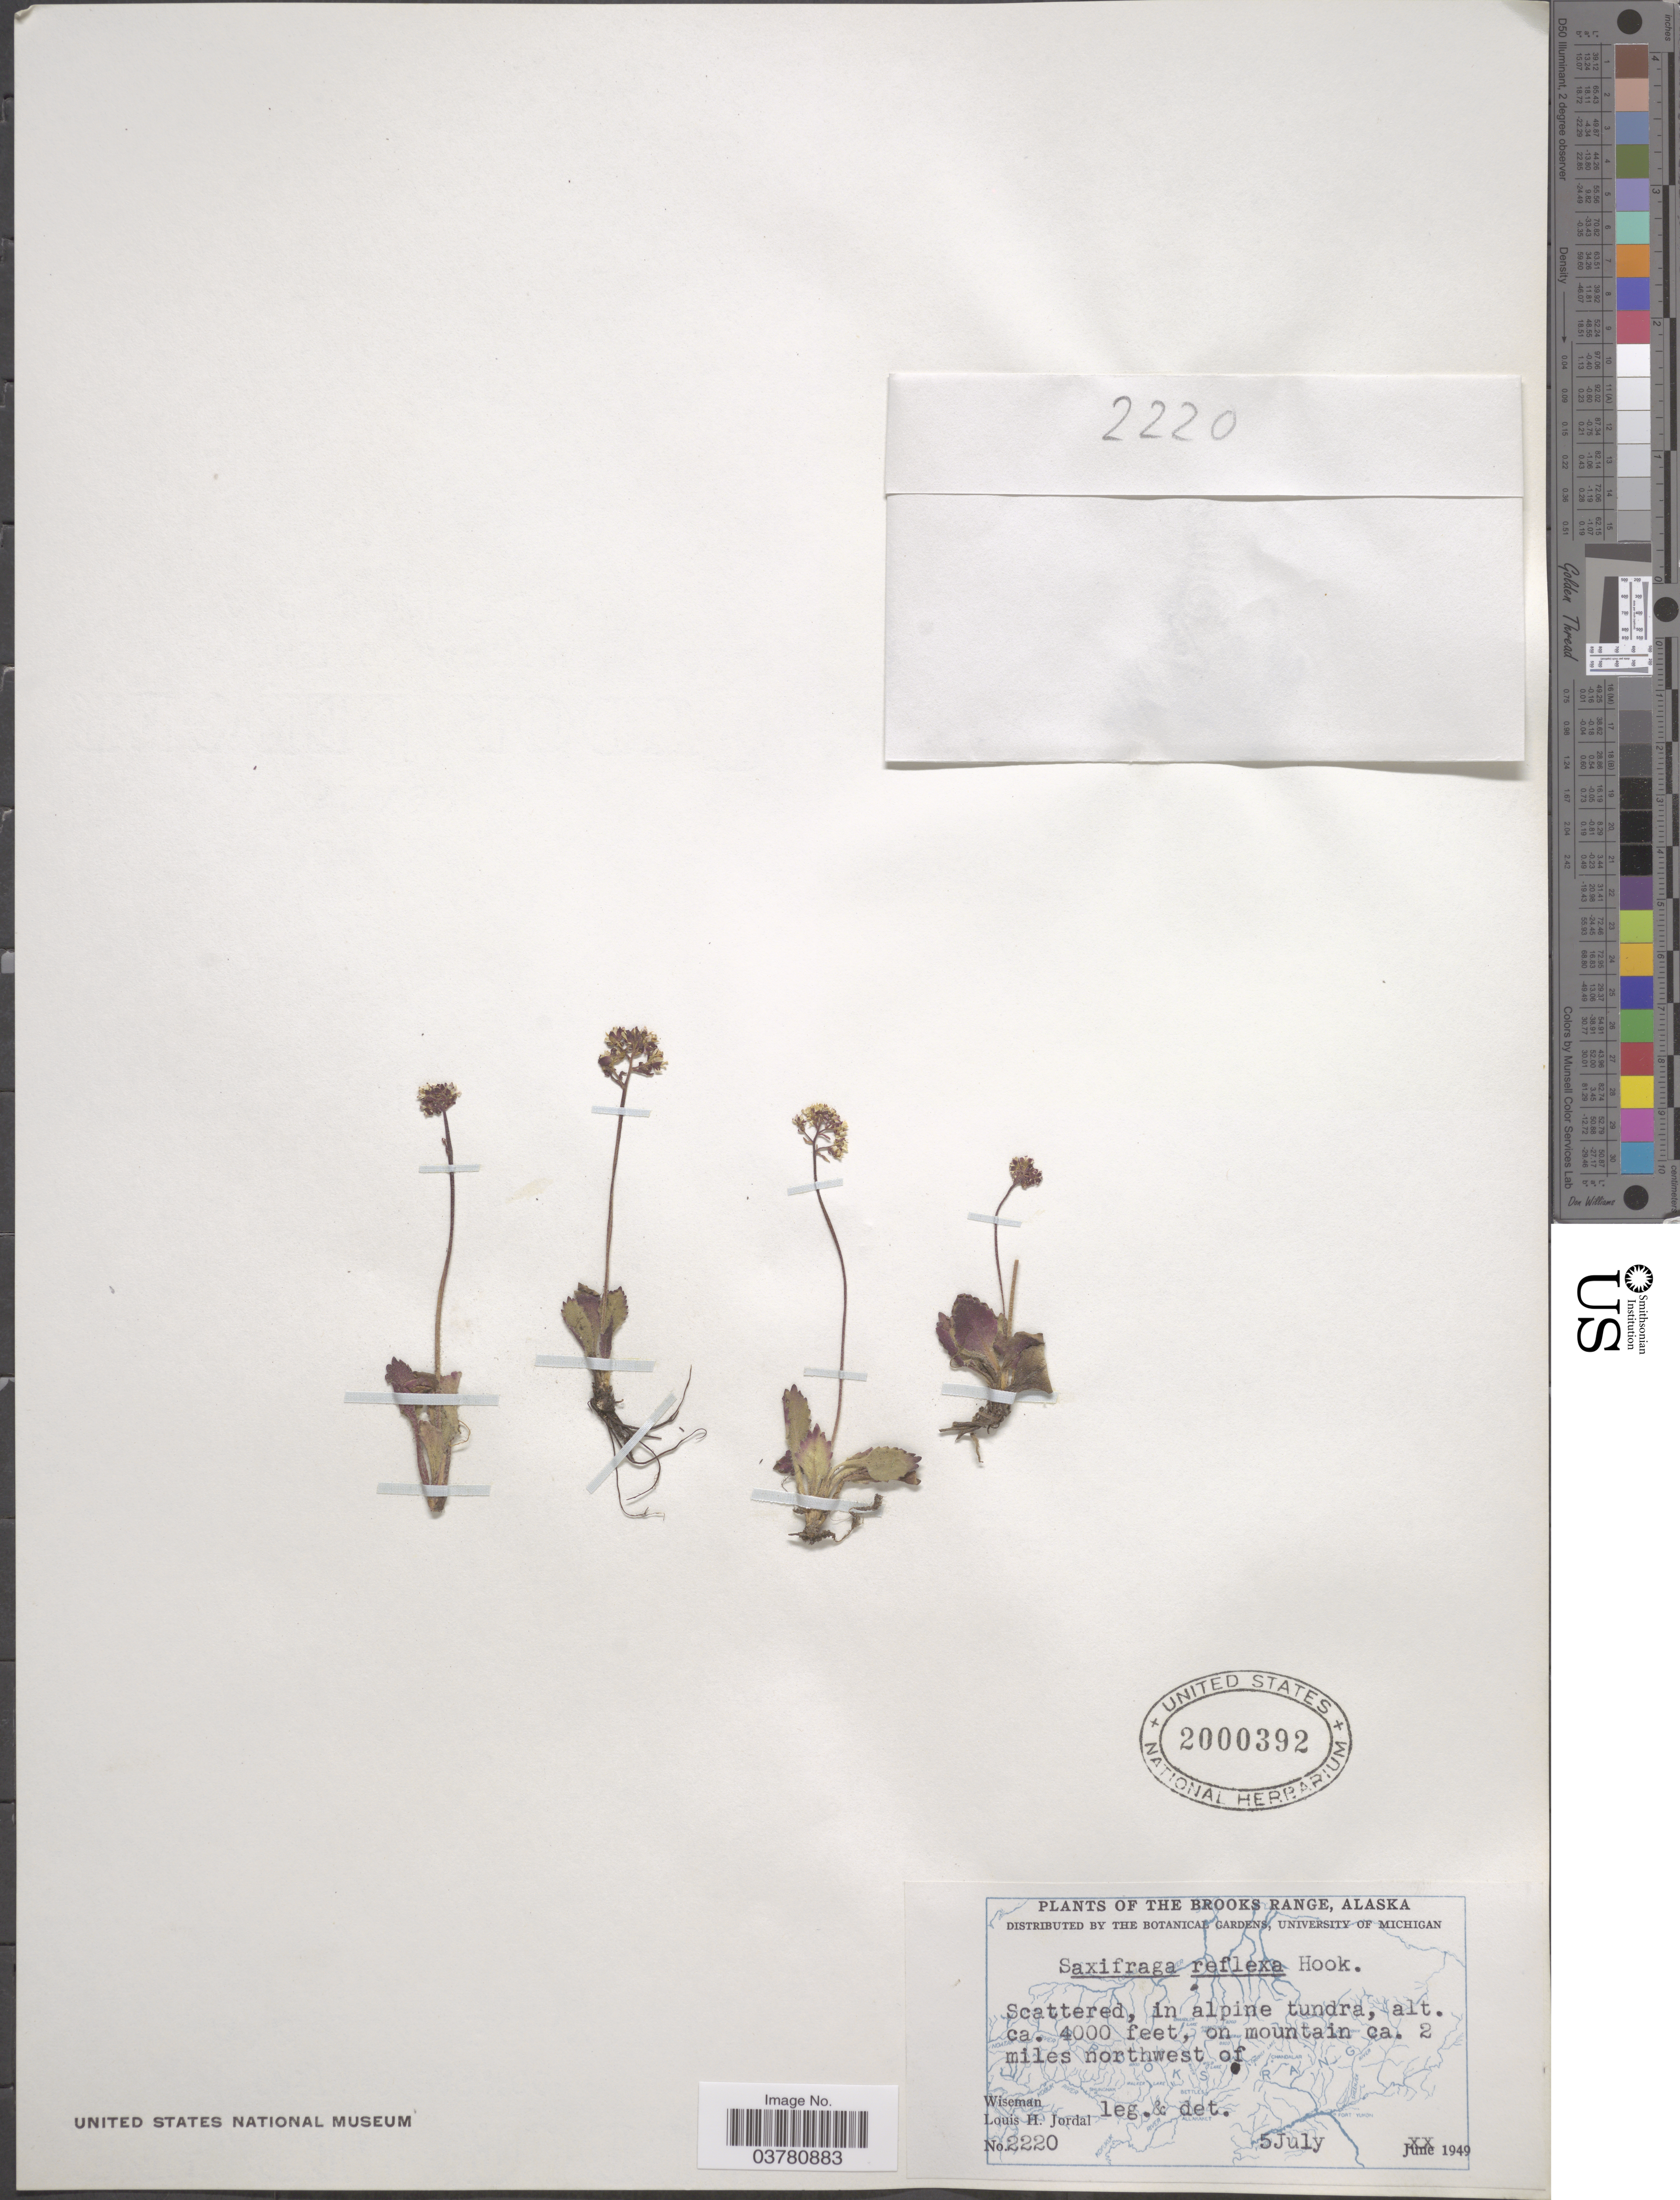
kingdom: Plantae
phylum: Tracheophyta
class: Magnoliopsida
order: Saxifragales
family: Saxifragaceae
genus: Micranthes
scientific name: Micranthes reflexa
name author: (Hook.) Small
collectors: L. Jordal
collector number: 2220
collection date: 1949-07-05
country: United States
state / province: Alaska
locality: Brooks Range. In alpine tundra, on mountain ca. 2 miles northwest of Wiseman.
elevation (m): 1219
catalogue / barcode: US 2000392